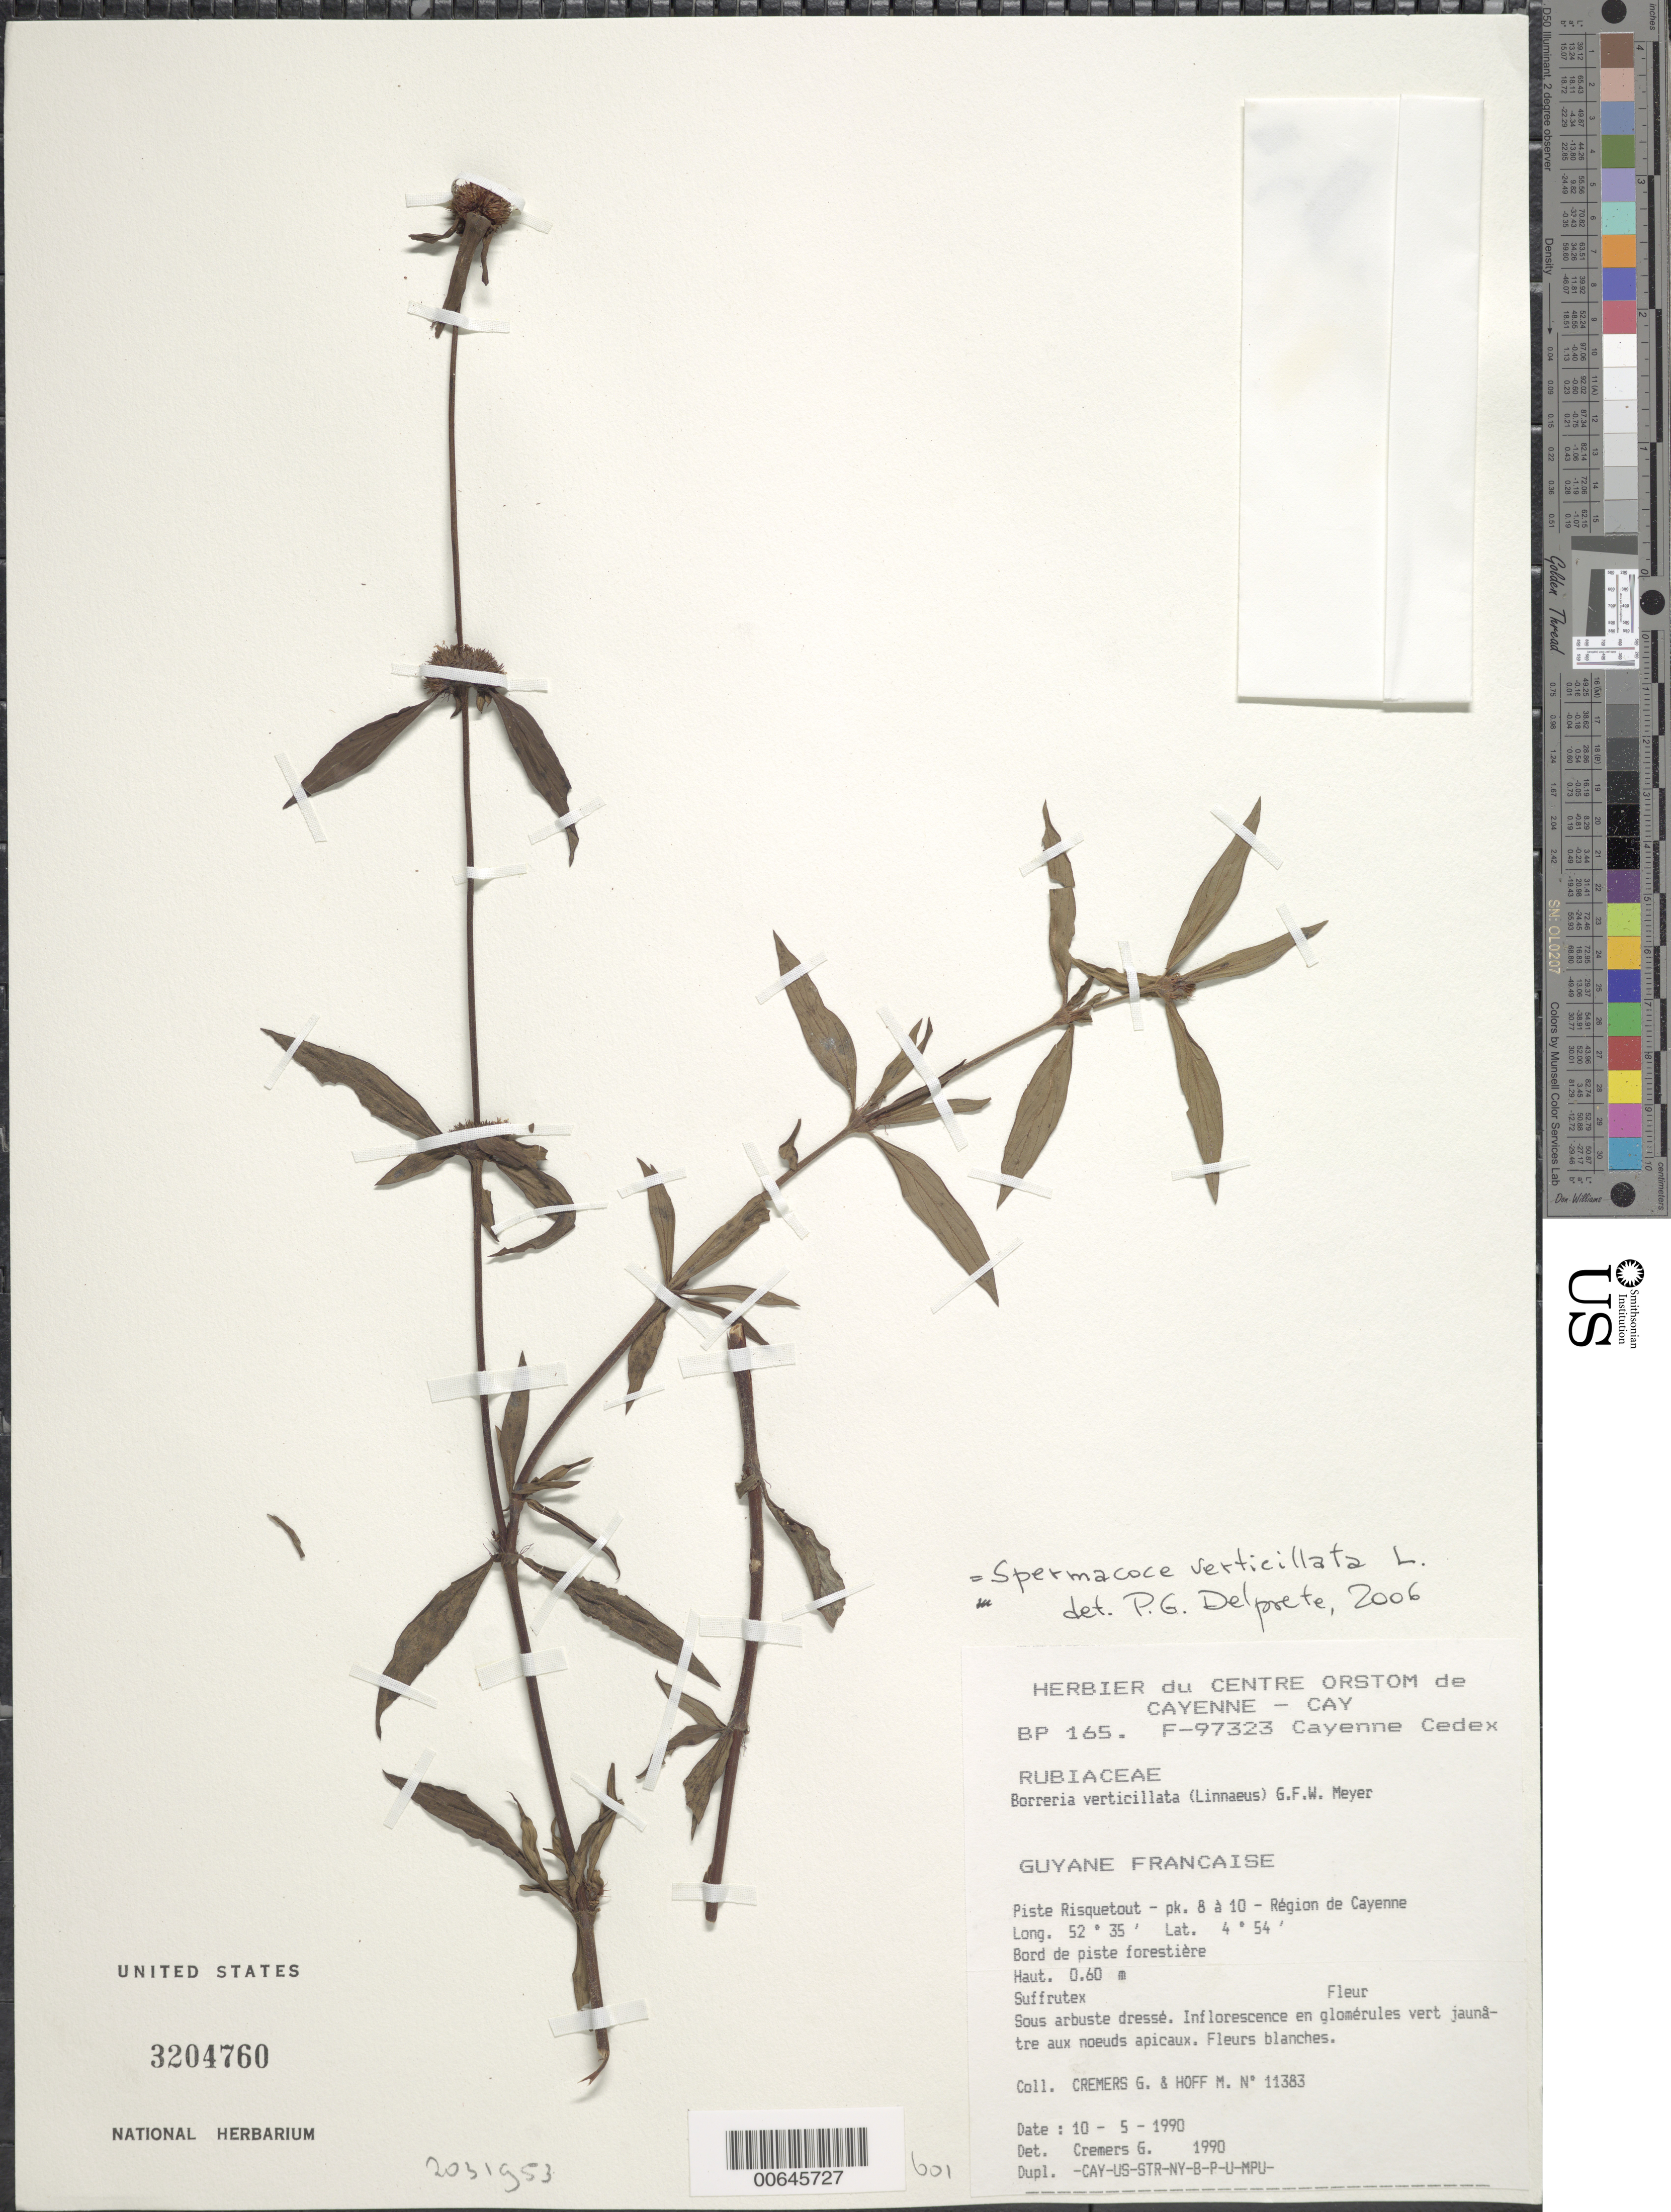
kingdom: Plantae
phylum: Tracheophyta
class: Magnoliopsida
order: Gentianales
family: Rubiaceae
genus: Spermacoce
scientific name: Spermacoce verticillata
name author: L.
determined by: Delprete, P. G., Herb. de Guyane Cay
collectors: G. Cremers & M. Hoff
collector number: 11383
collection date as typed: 10-May-90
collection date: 1990-05-10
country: French Guiana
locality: Piste Risquetout - pk. 8 a 10 - région de Cayenne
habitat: Bord de piste forestiere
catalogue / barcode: US 3204760